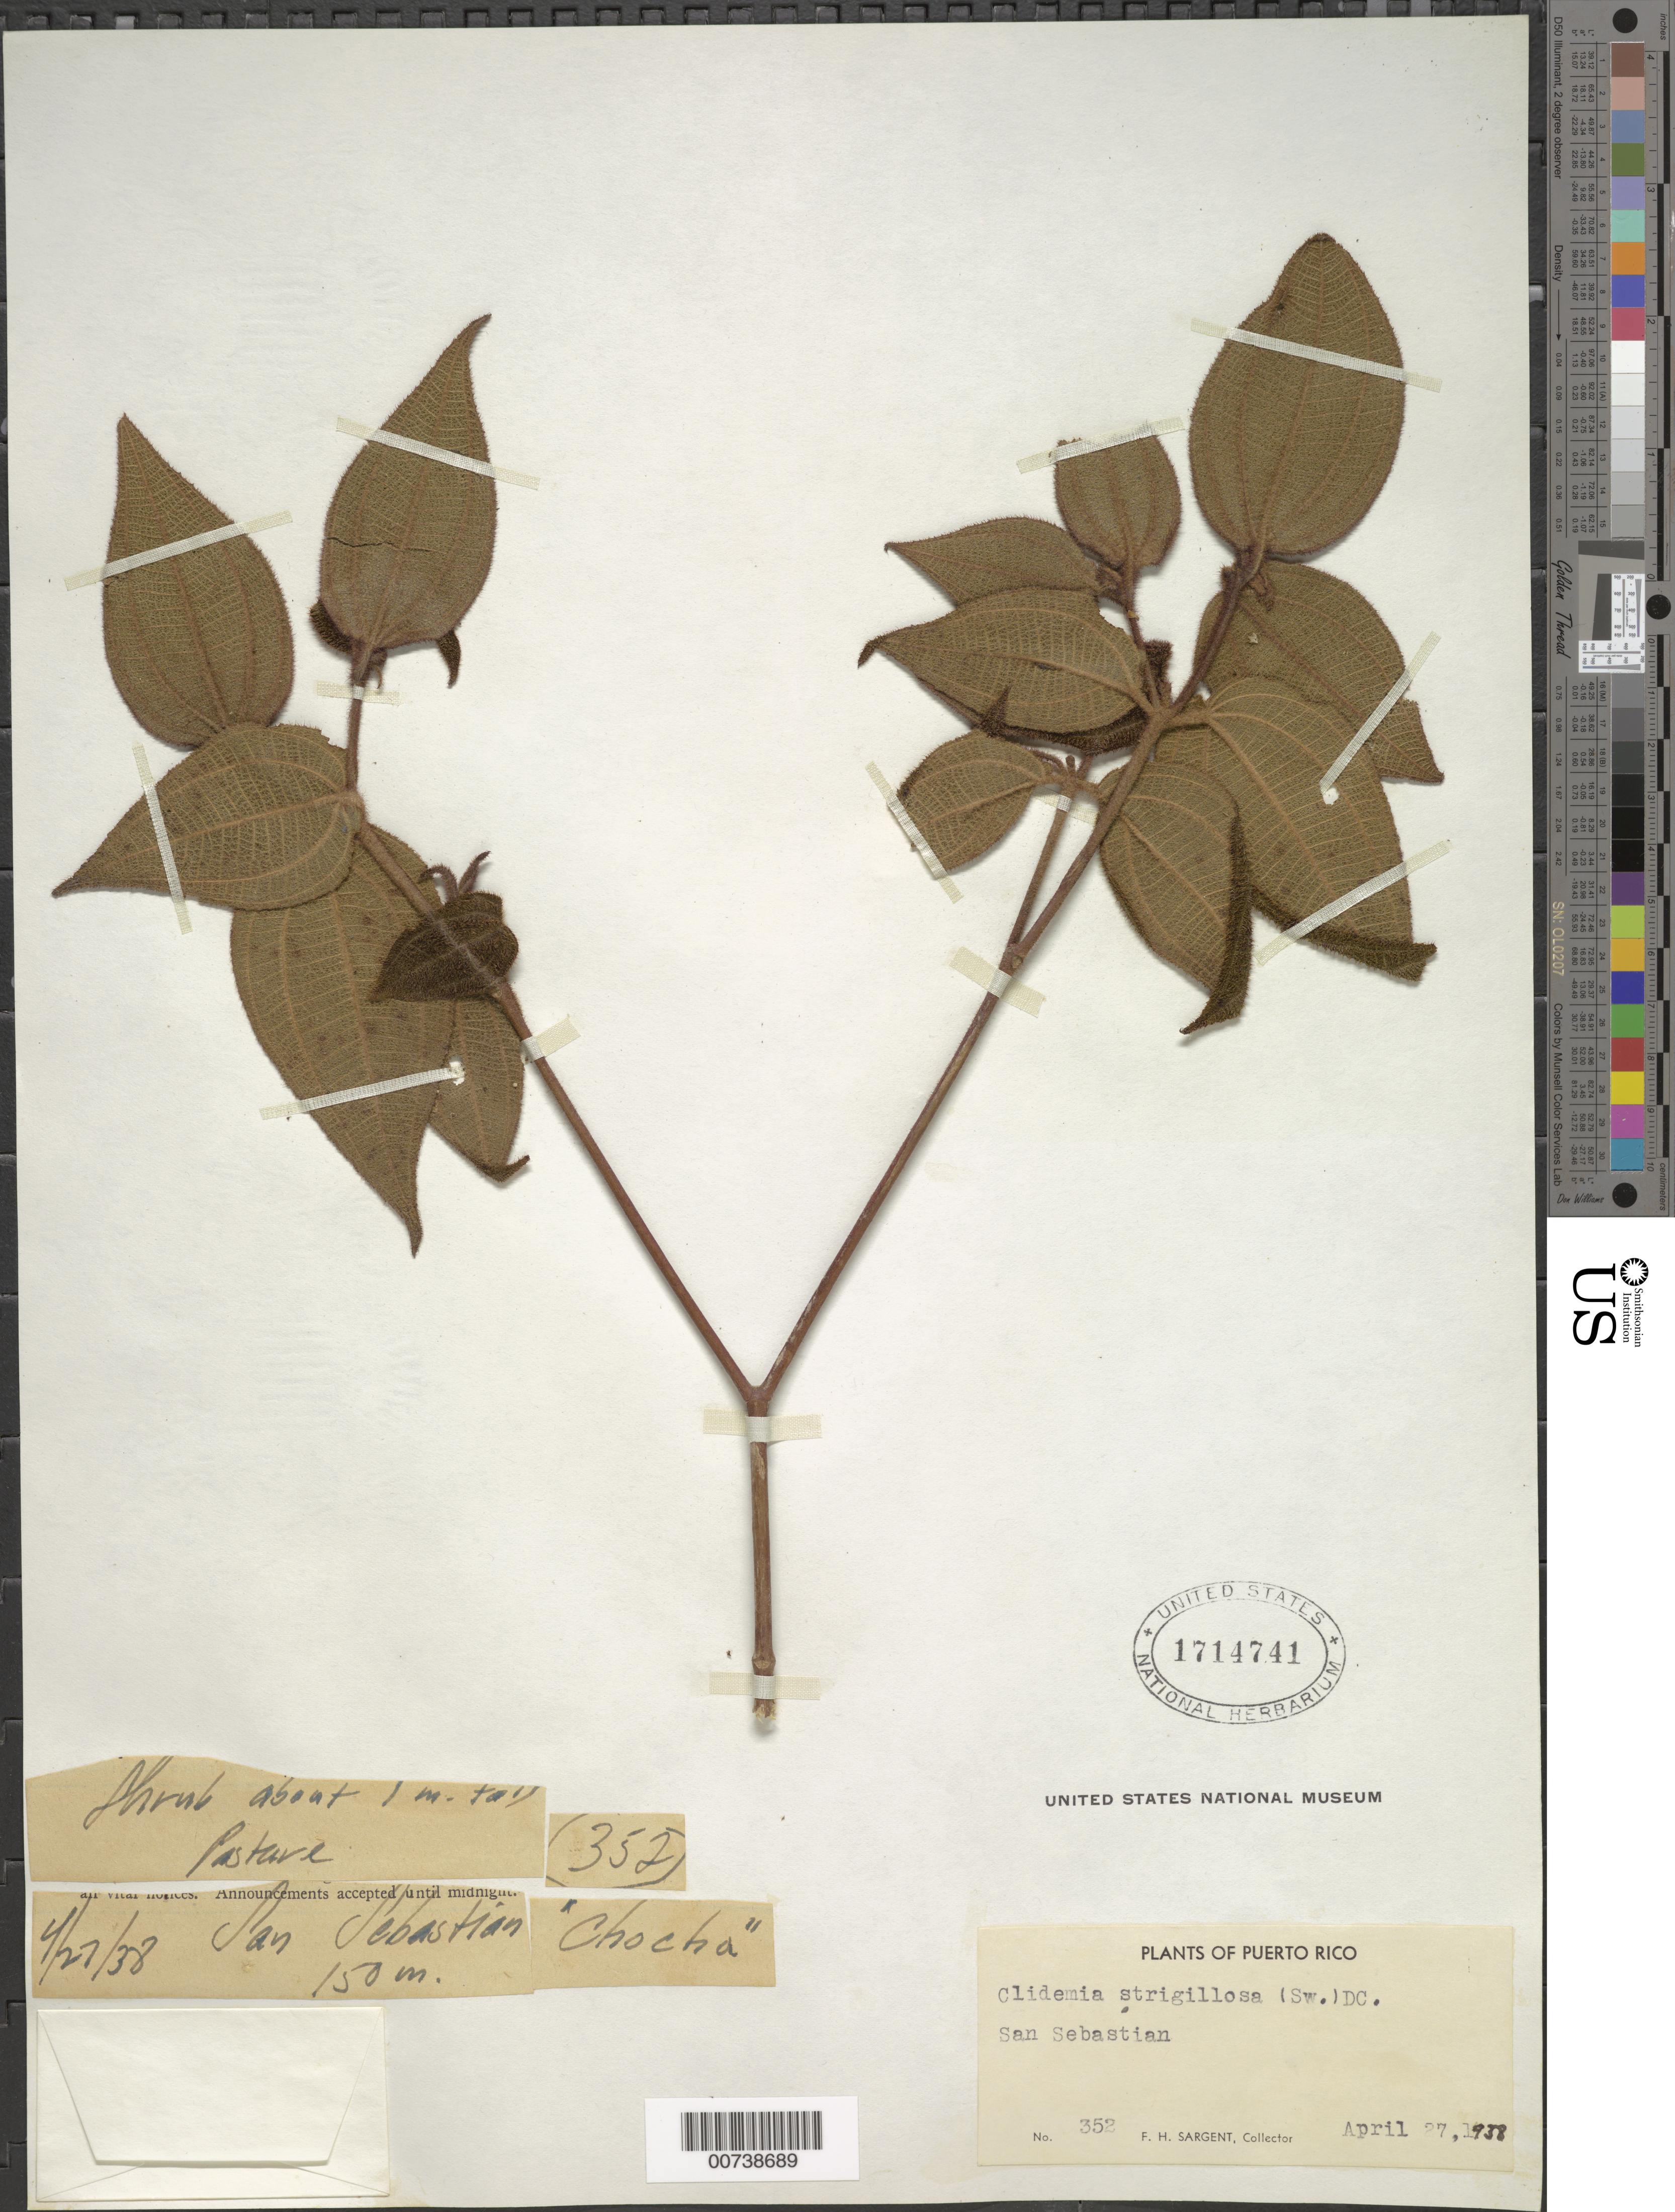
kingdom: Plantae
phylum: Tracheophyta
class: Magnoliopsida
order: Myrtales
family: Melastomataceae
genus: Clidemia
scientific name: Clidemia strigillosa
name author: (Sw.) DC.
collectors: F. H. Sargent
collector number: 352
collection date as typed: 27 Apr 1938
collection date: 1938-04-27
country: Puerto Rico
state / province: San Sebastián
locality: San Sebastián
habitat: Pasture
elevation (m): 150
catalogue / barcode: US 1714741